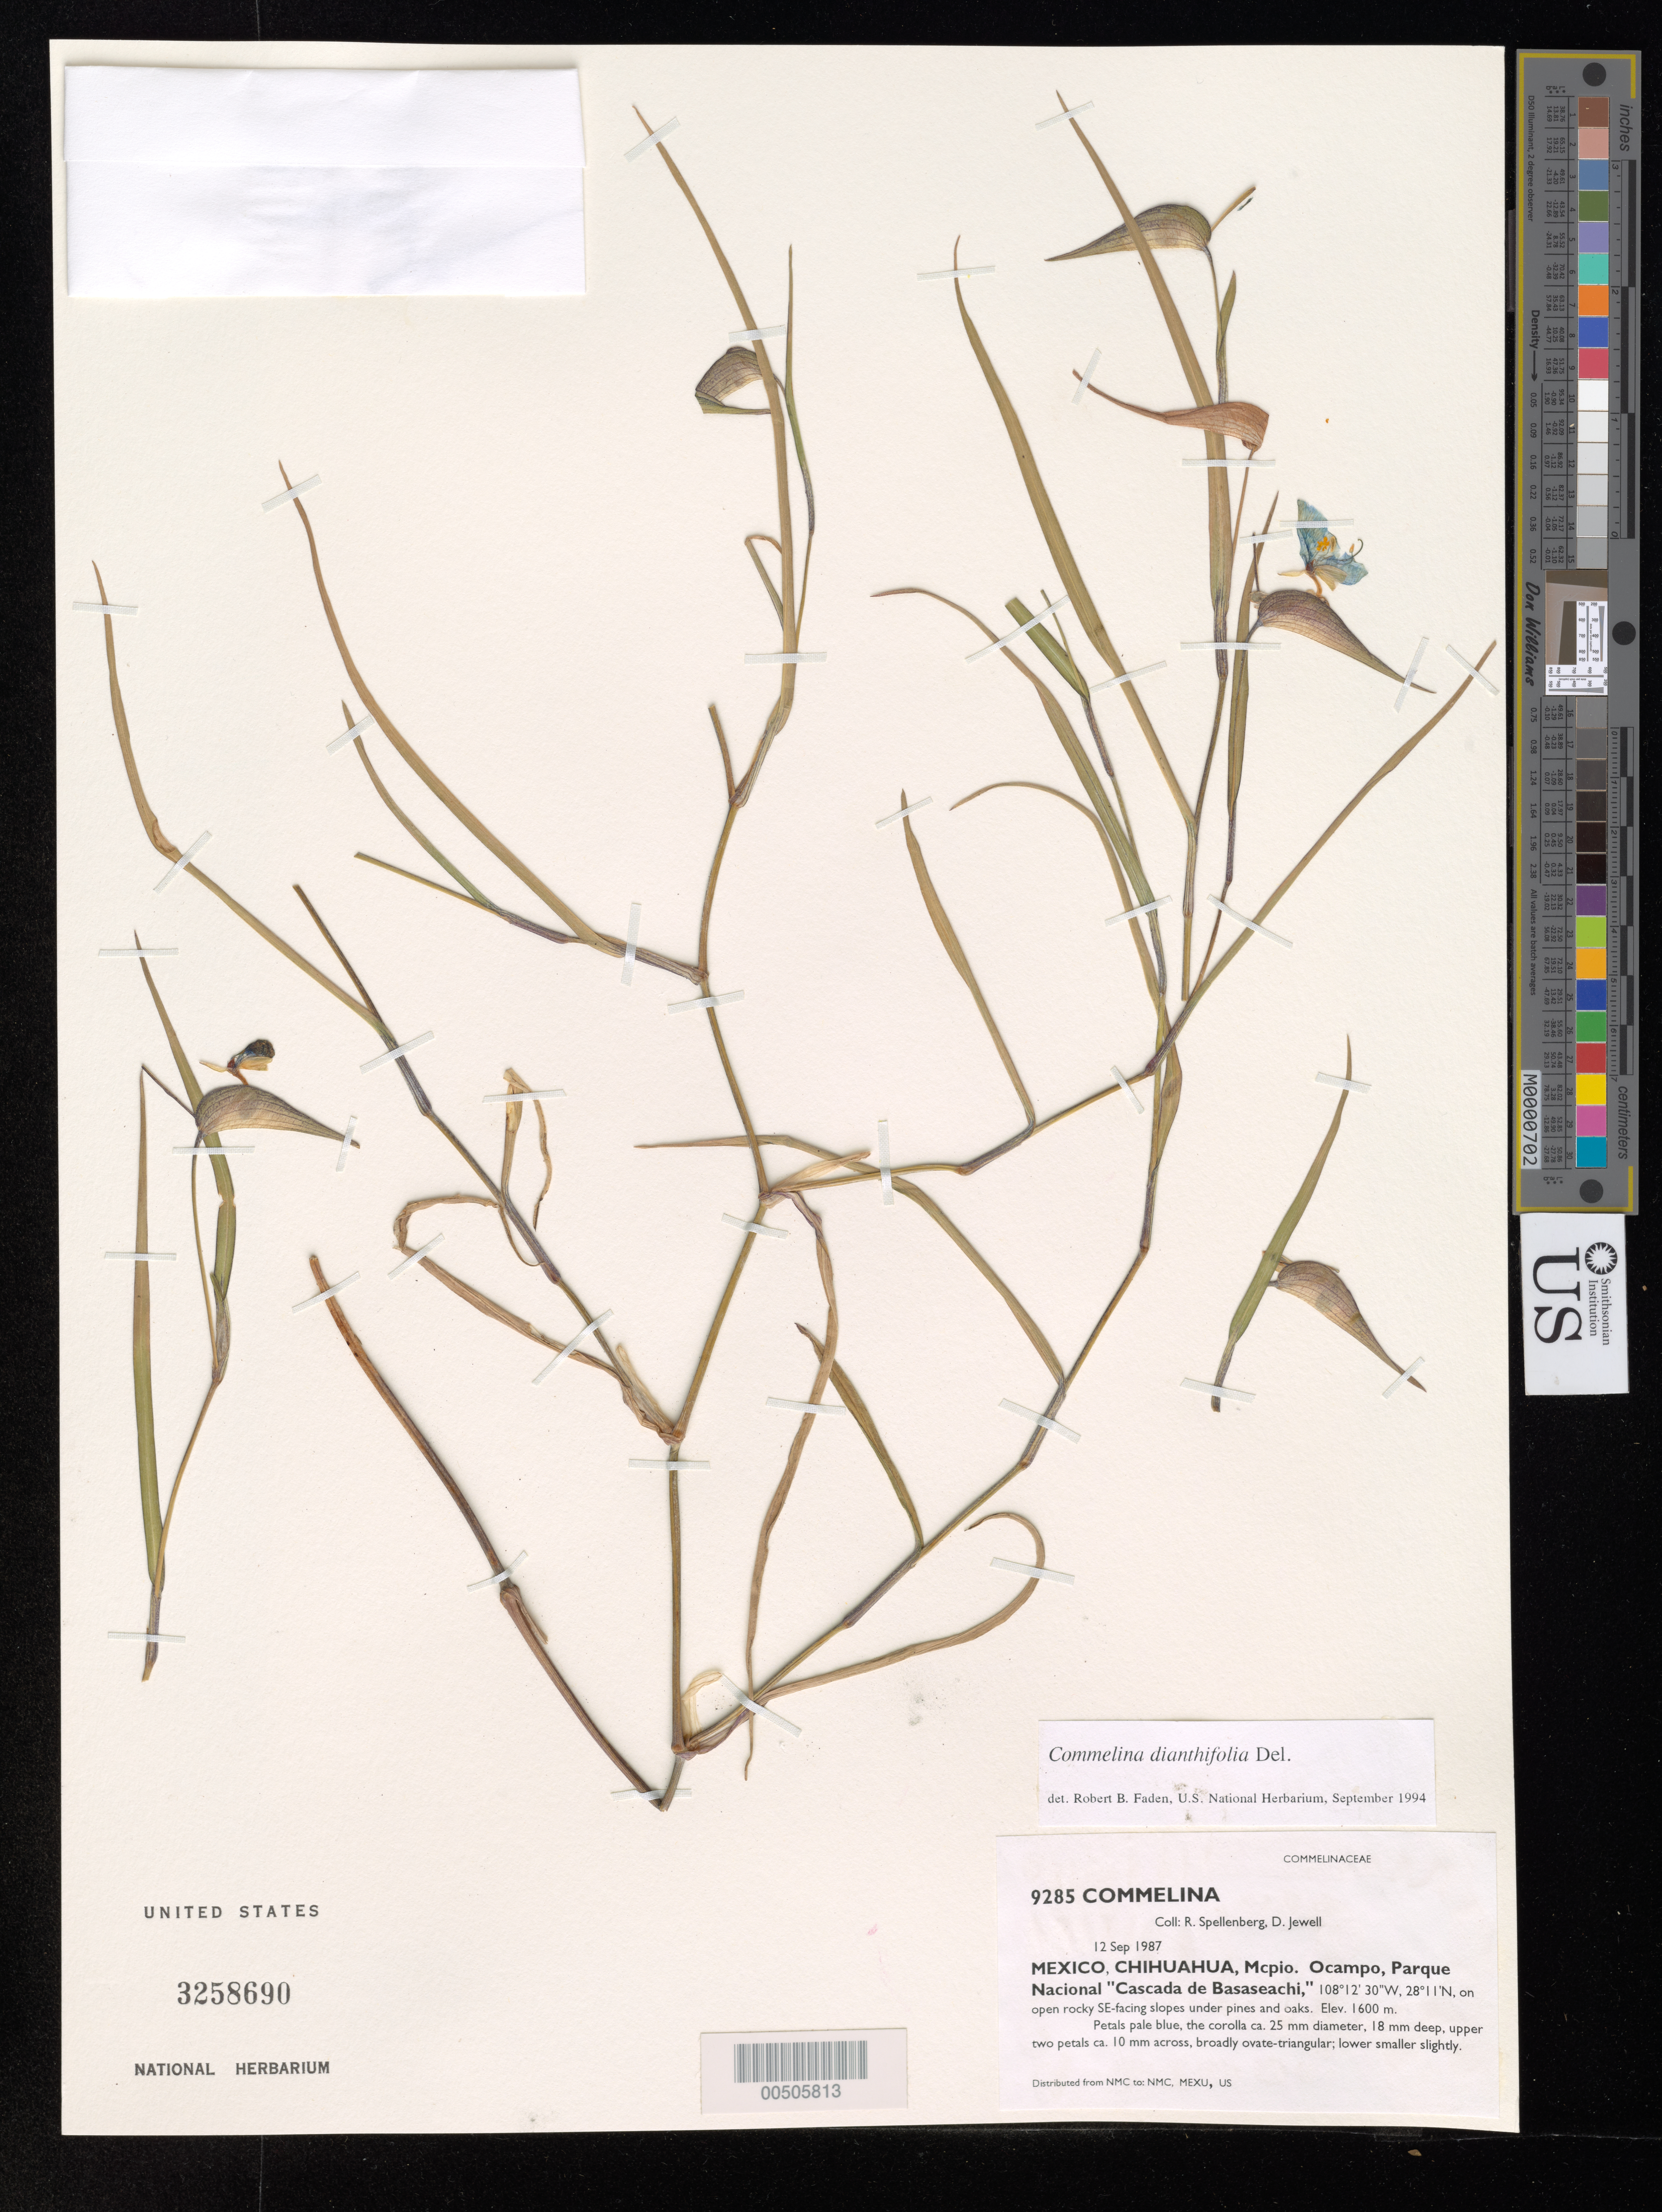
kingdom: Plantae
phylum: Tracheophyta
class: Liliopsida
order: Commelinales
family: Commelinaceae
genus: Commelina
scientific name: Commelina dianthifolia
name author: Redouté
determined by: Faden, Robert B., (US), Smithsonian Institution - National Museum of Natural History (UNITED STATES)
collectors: R. W. Spellenberg & D. Jewell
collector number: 9285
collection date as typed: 12 Sep 1987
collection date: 1987-09-12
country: Mexico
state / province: Chihuahua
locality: Ocampo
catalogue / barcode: US 3258690